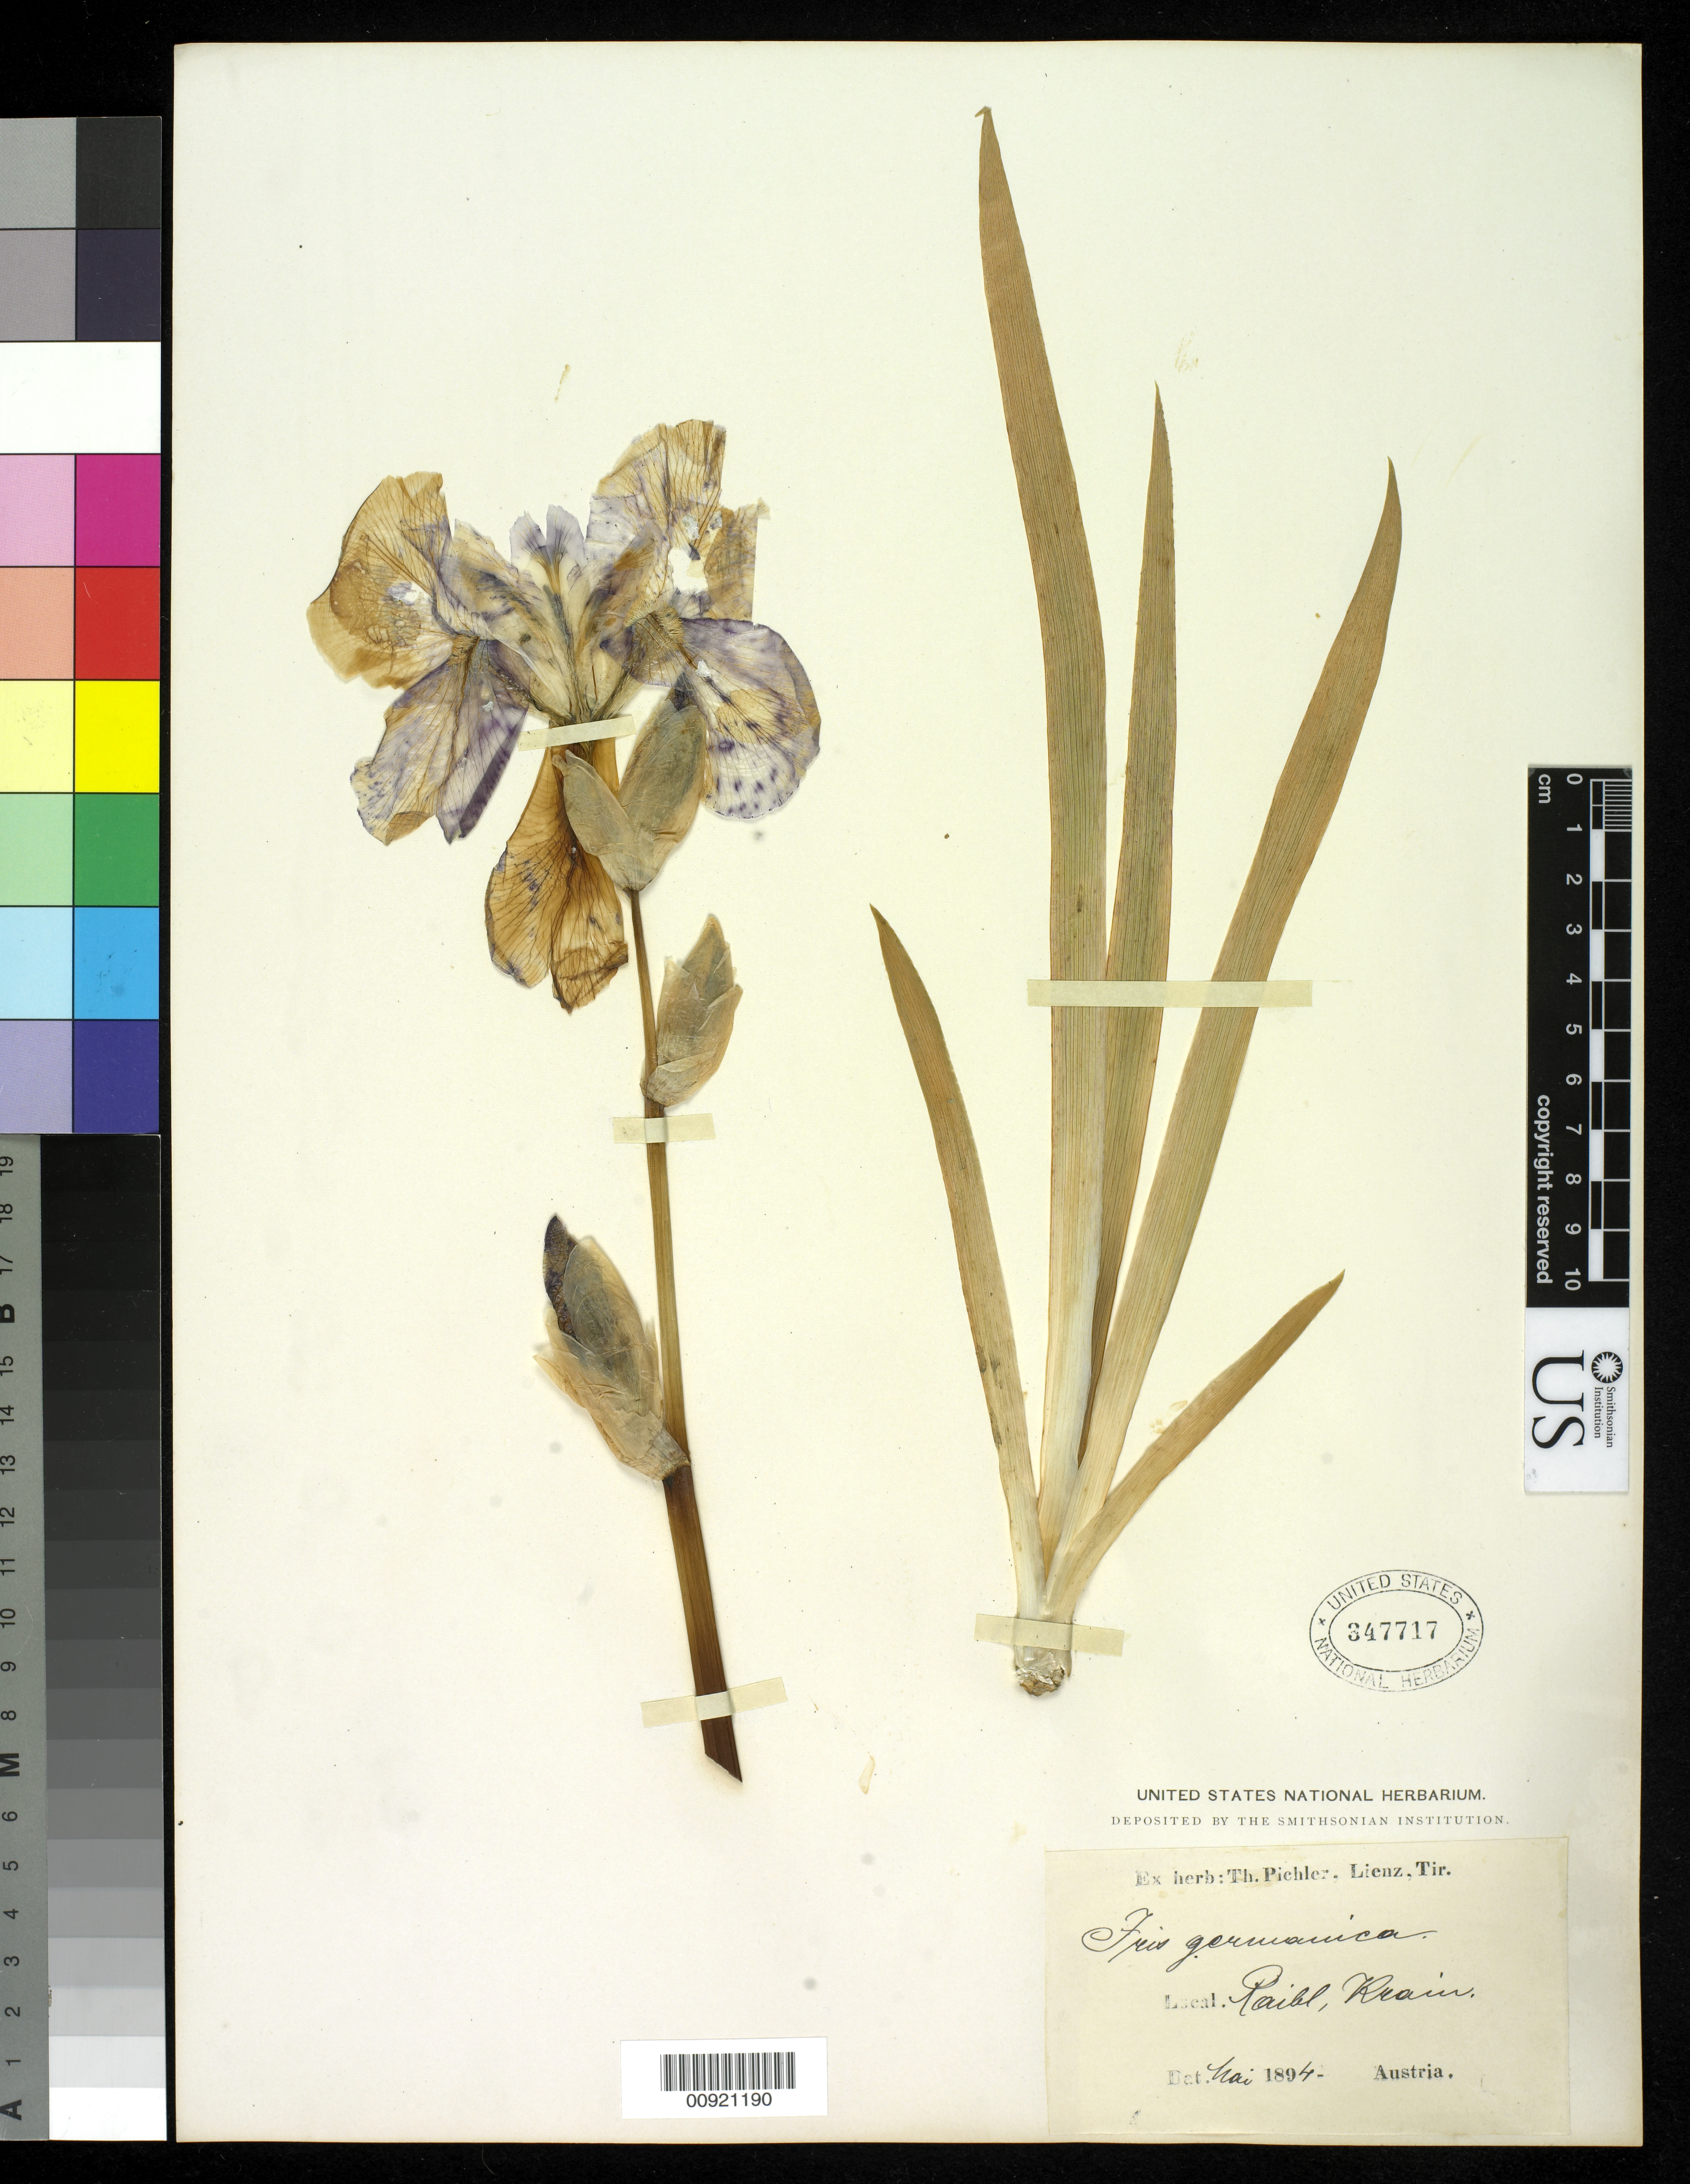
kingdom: Plantae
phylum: Tracheophyta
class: Liliopsida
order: Asparagales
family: Iridaceae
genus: Iris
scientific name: Iris germanica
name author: L.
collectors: T. Pichler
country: Austria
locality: Raibl, near Italian province of Udine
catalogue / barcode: US 347717